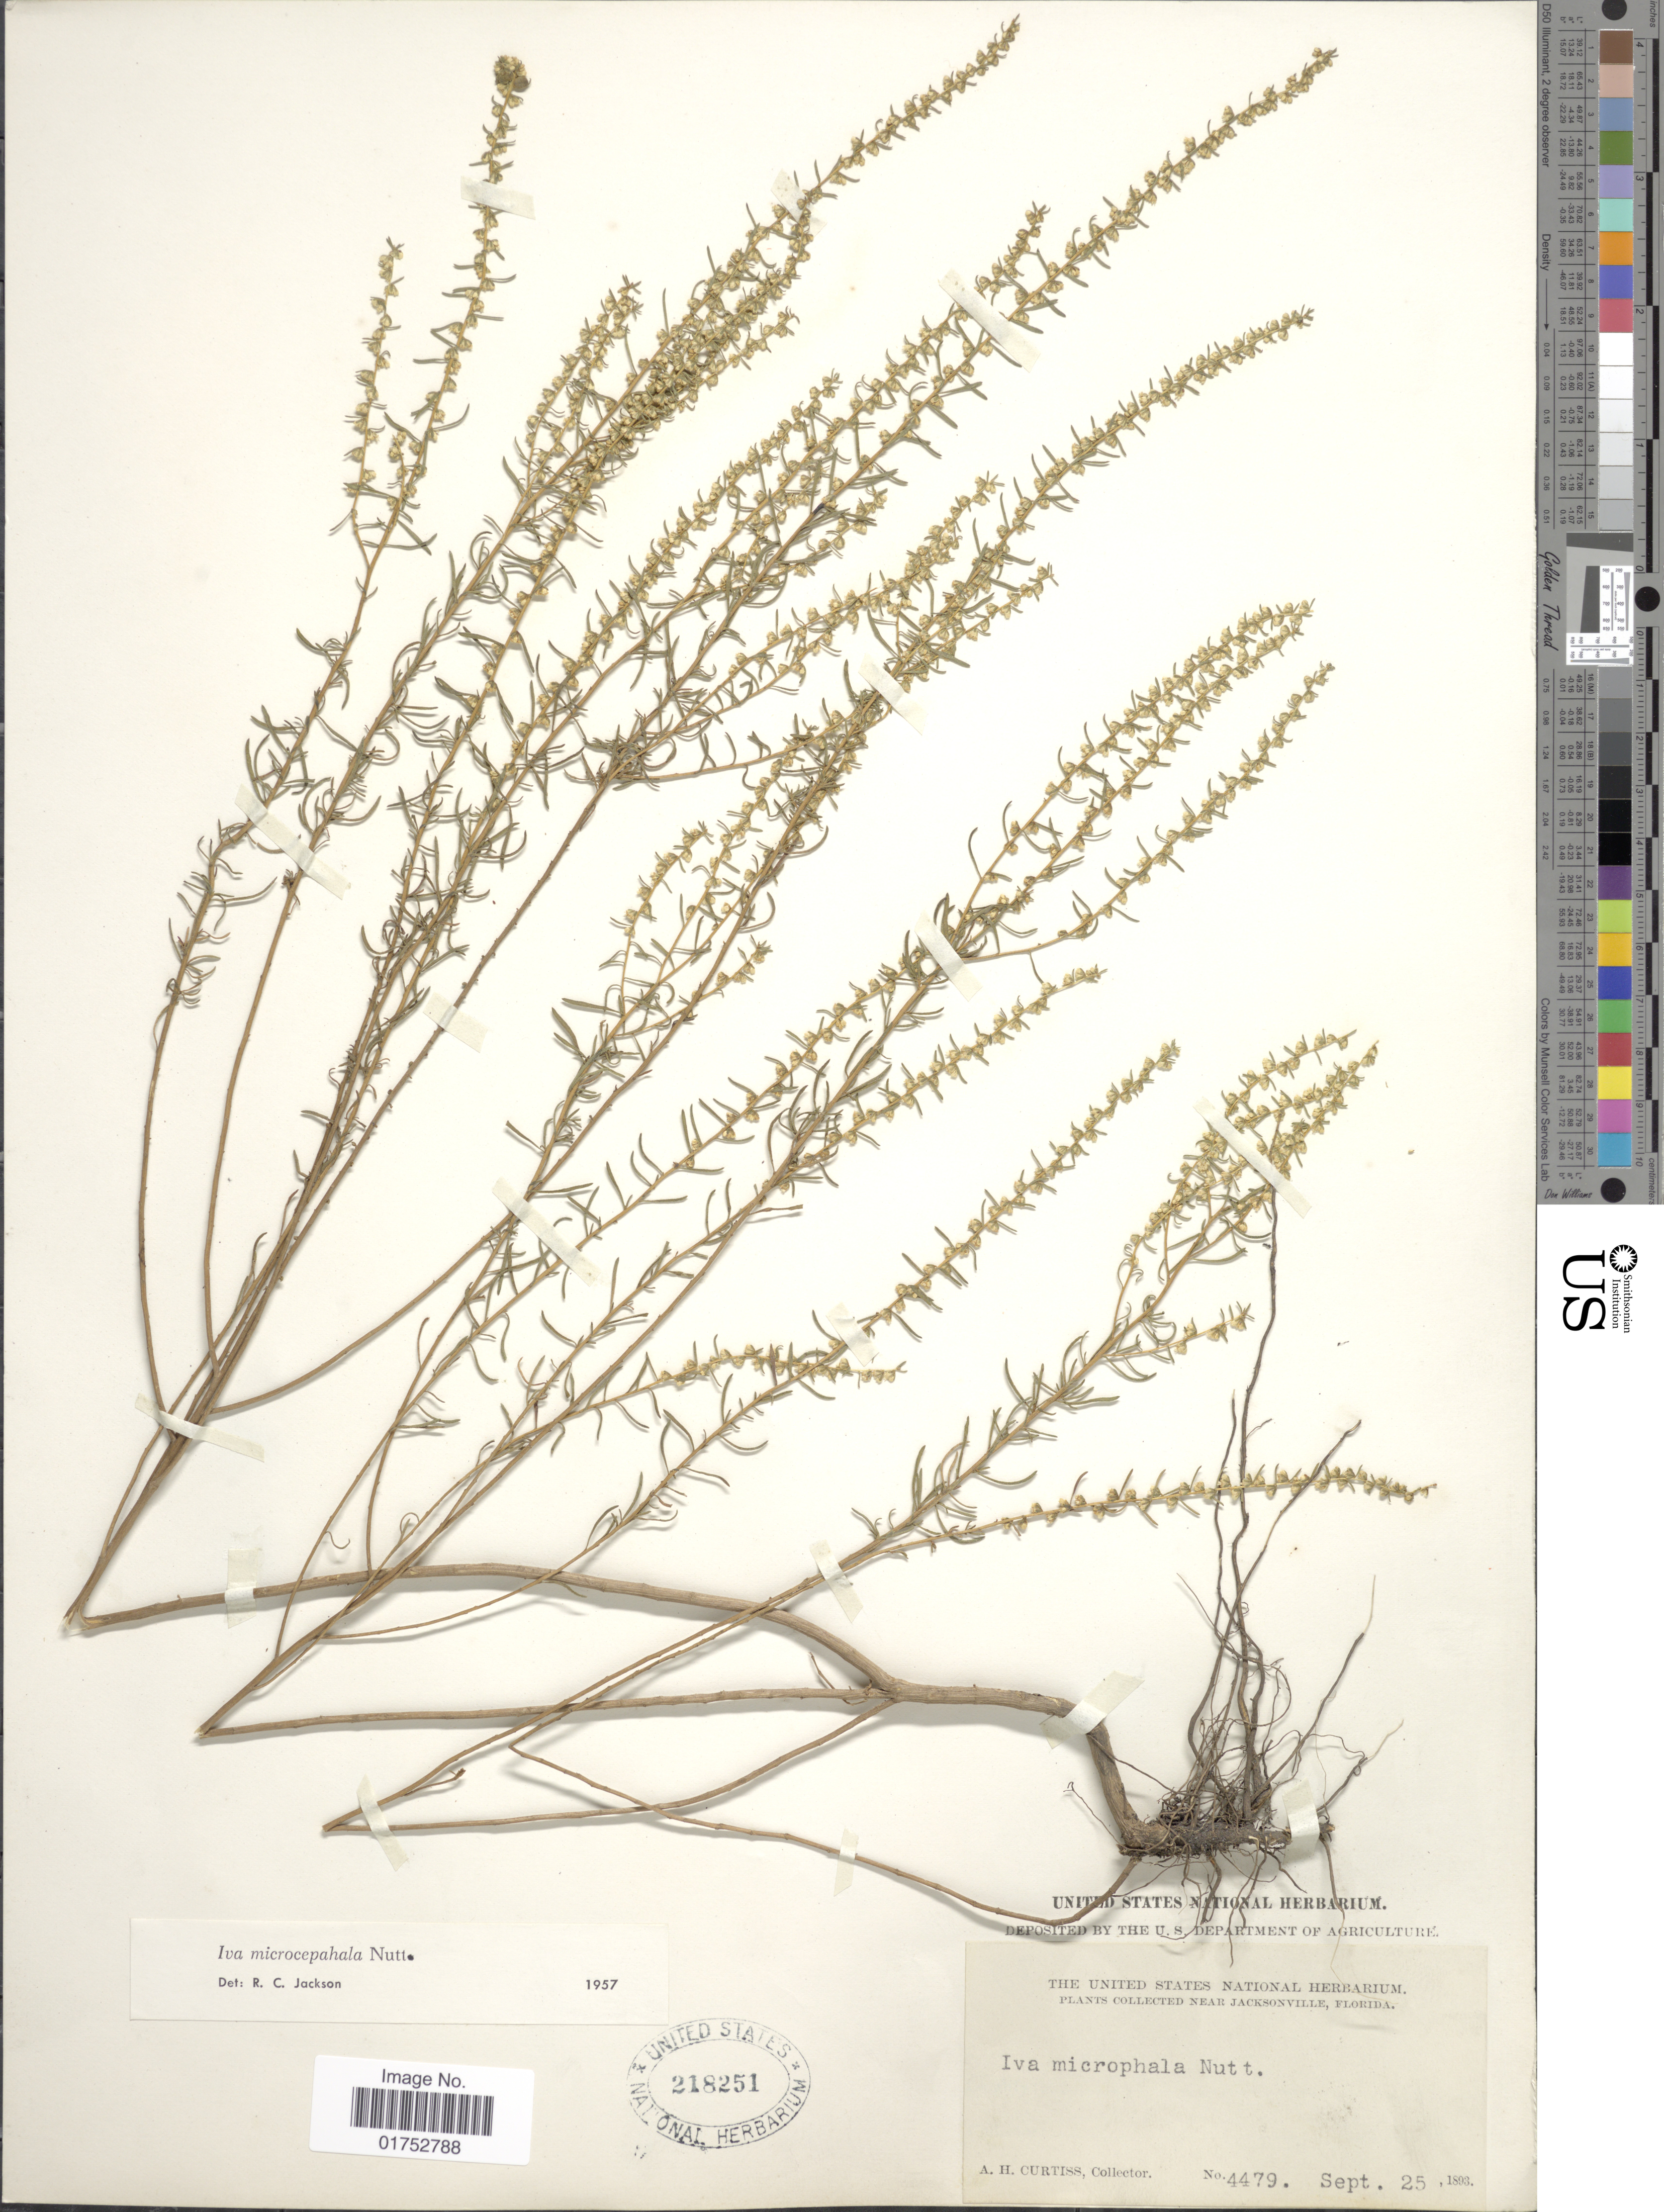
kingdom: Plantae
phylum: Tracheophyta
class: Magnoliopsida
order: Asterales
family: Asteraceae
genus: Iva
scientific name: Iva microcephala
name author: Nutt.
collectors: A. H. Curtiss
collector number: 4479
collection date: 1893-09-25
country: United States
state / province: Florida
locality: Near Jacksonville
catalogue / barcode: US 218251